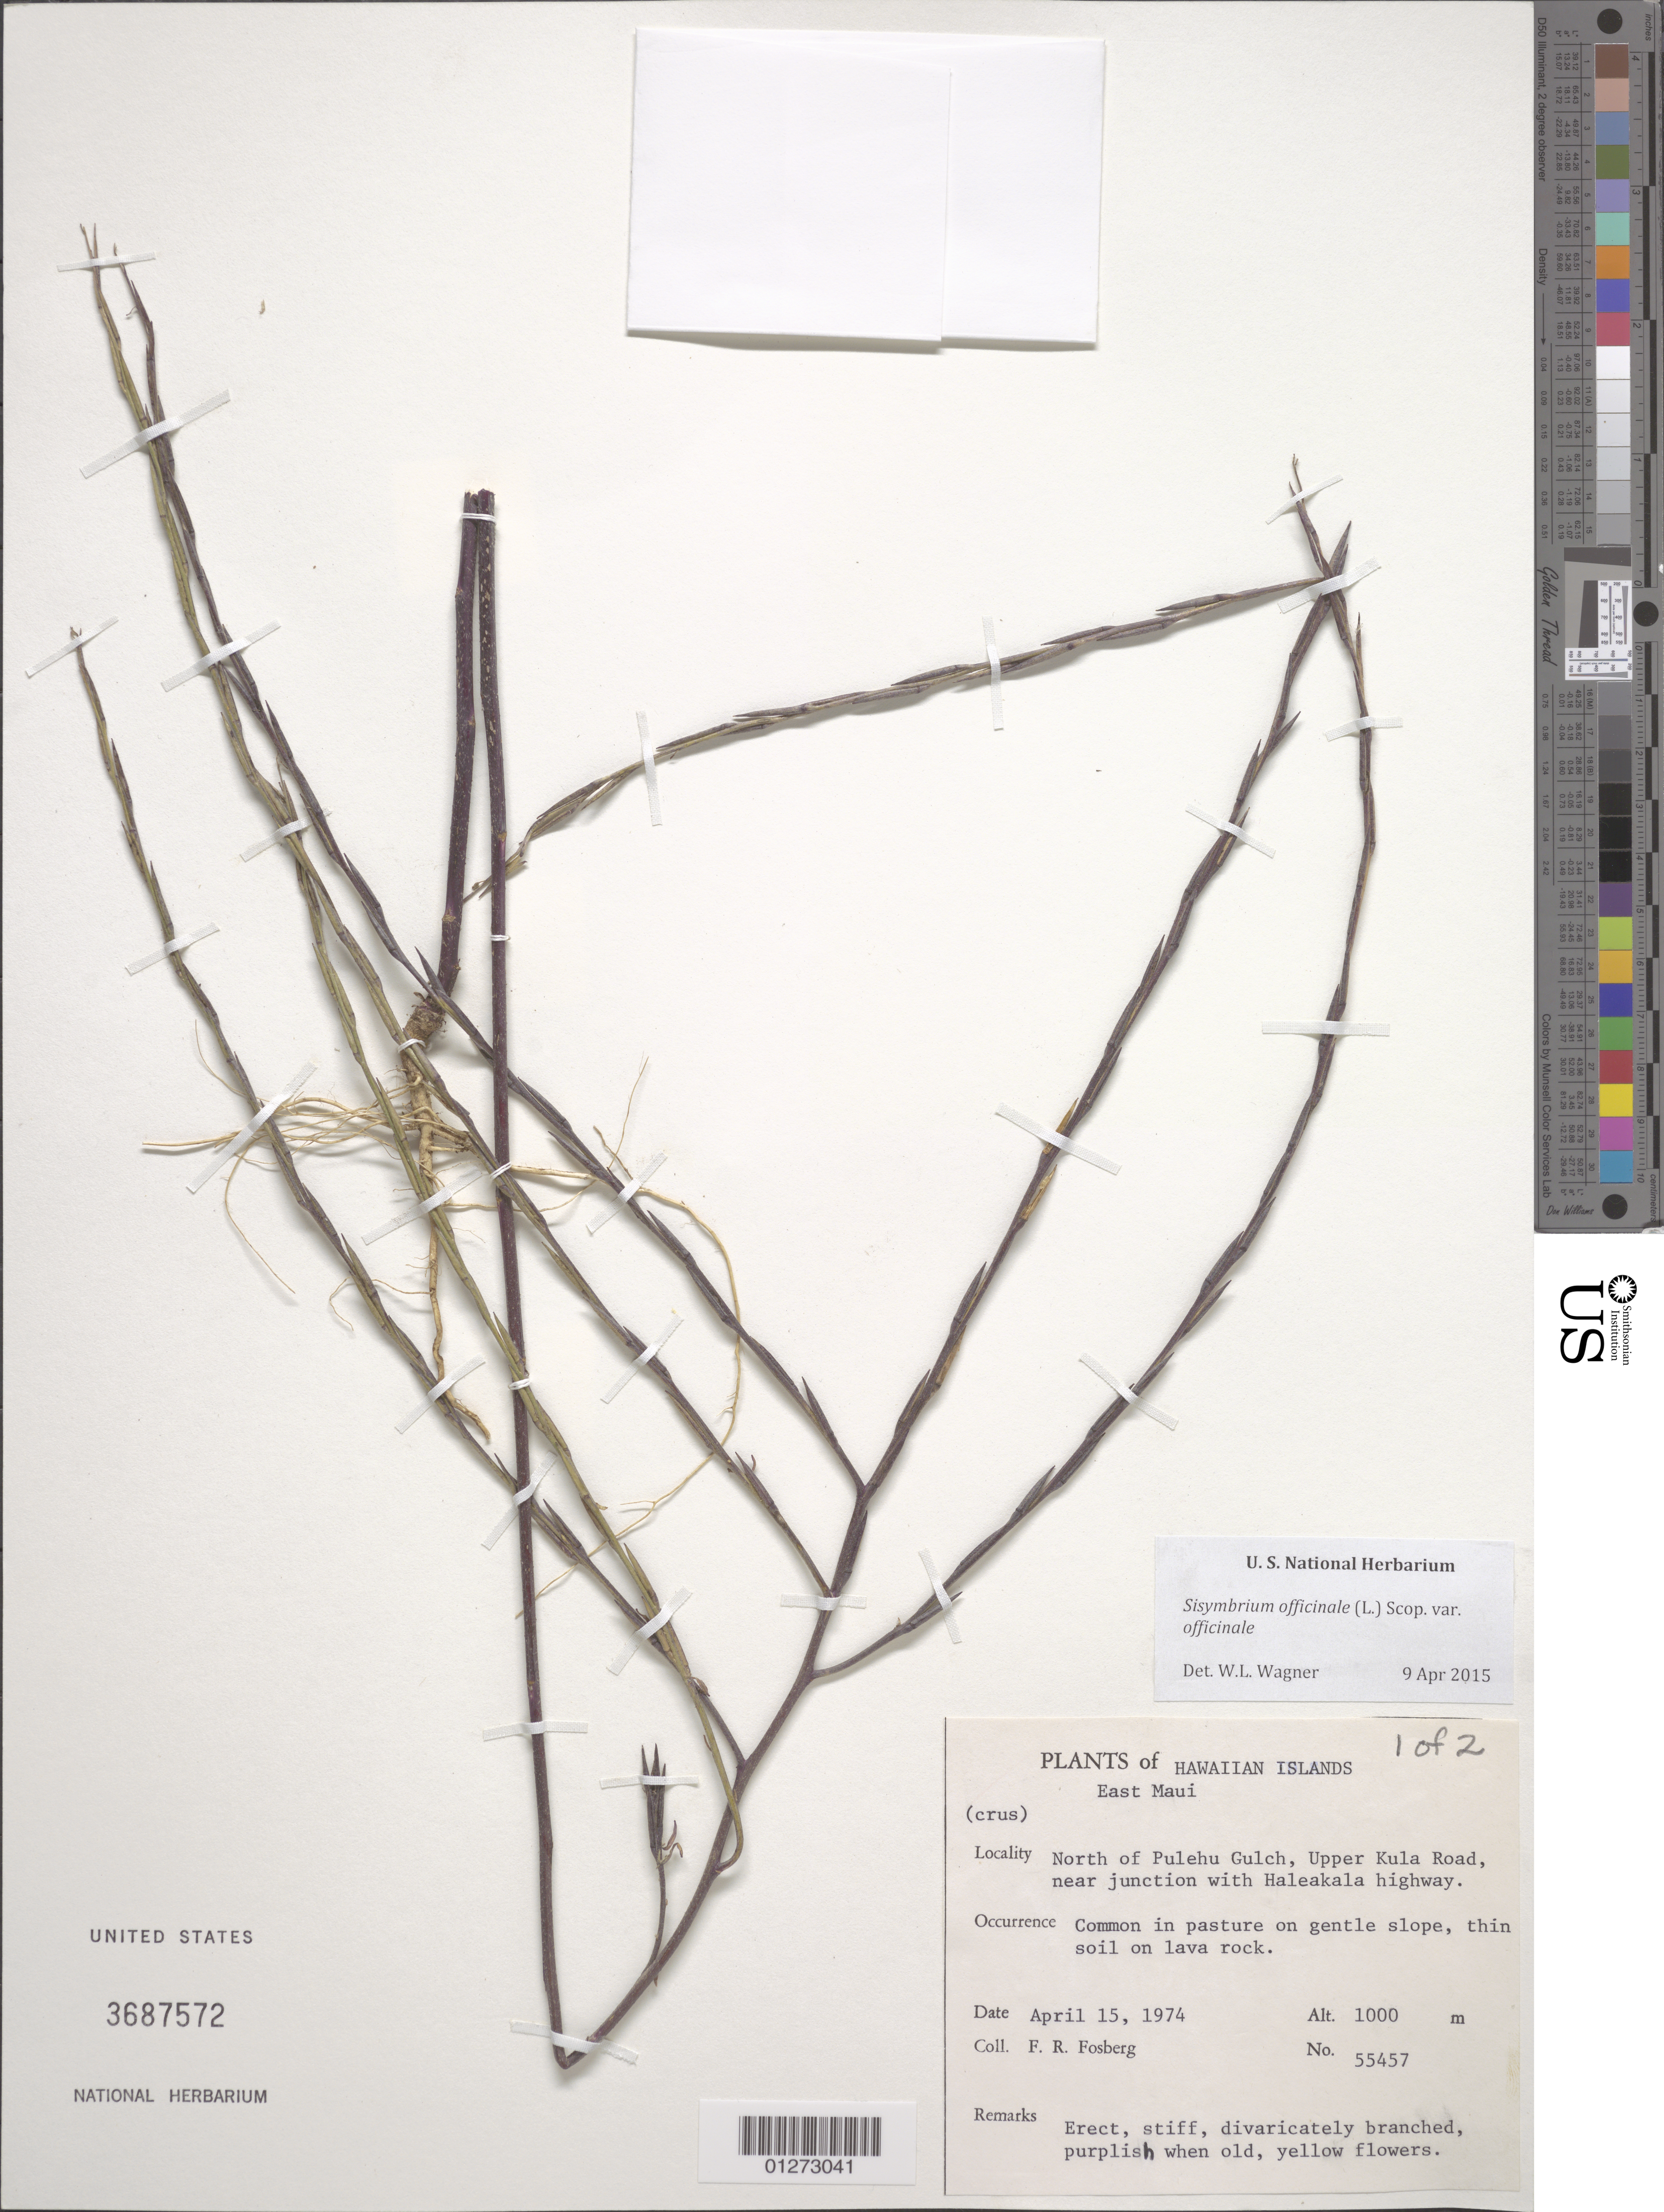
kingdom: Plantae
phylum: Tracheophyta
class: Magnoliopsida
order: Brassicales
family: Brassicaceae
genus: Sisymbrium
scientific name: Sisymbrium officinale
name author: (L.) Scop.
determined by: Wagner, W. L., (BOT), Smithsonian Institution - National Museum of Natural History (UNITED STATES)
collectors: F. R. Fosberg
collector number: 55457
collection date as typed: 15 Apr 1974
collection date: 1974-04-15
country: United States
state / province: Hawaii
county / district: Maui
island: Maui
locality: East Maui: North of Pulehu Gulch, Upper Kula Road, near junction with Haleakala highway.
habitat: Pasture on gentle slope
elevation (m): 1000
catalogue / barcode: US 3687572